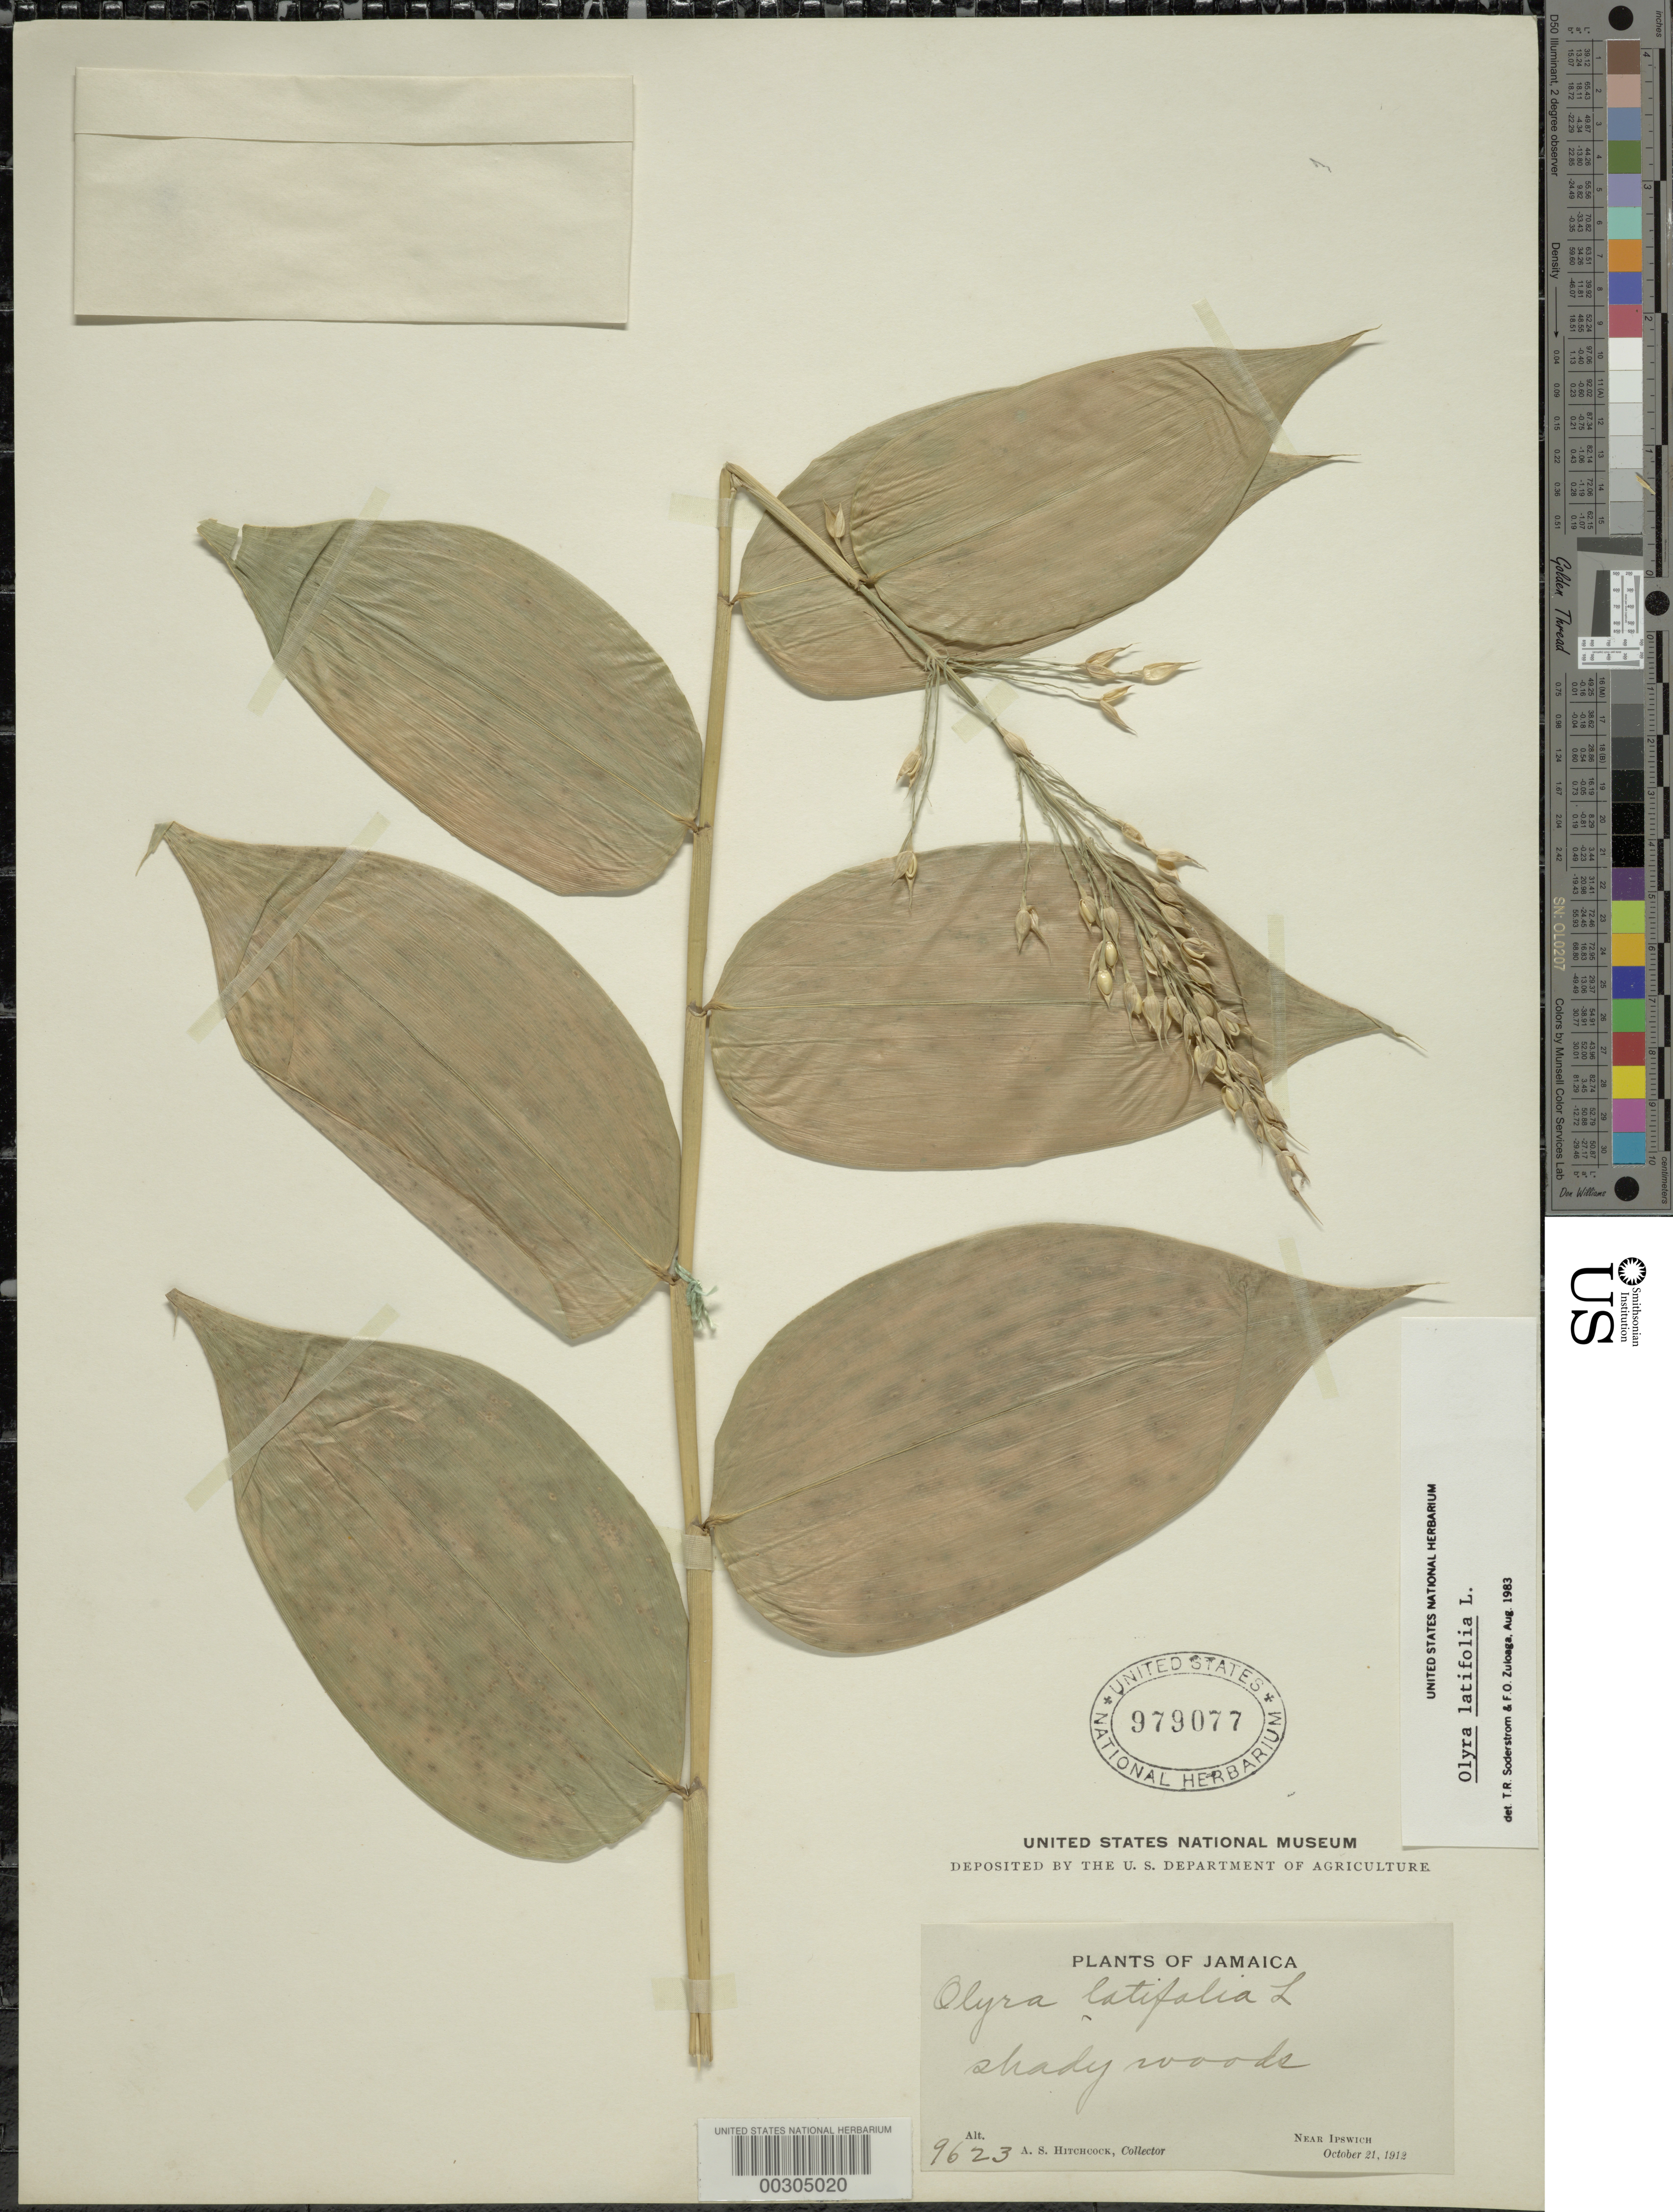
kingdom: Plantae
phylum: Tracheophyta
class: Liliopsida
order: Poales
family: Poaceae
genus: Olyra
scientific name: Olyra latifolia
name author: L.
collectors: A. S. Hitchcock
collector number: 9623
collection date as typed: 21 Oct 1912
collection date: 1912-10-21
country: Jamaica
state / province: Saint Elizabeth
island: Greater Antilles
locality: Ipswich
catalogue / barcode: US 979077